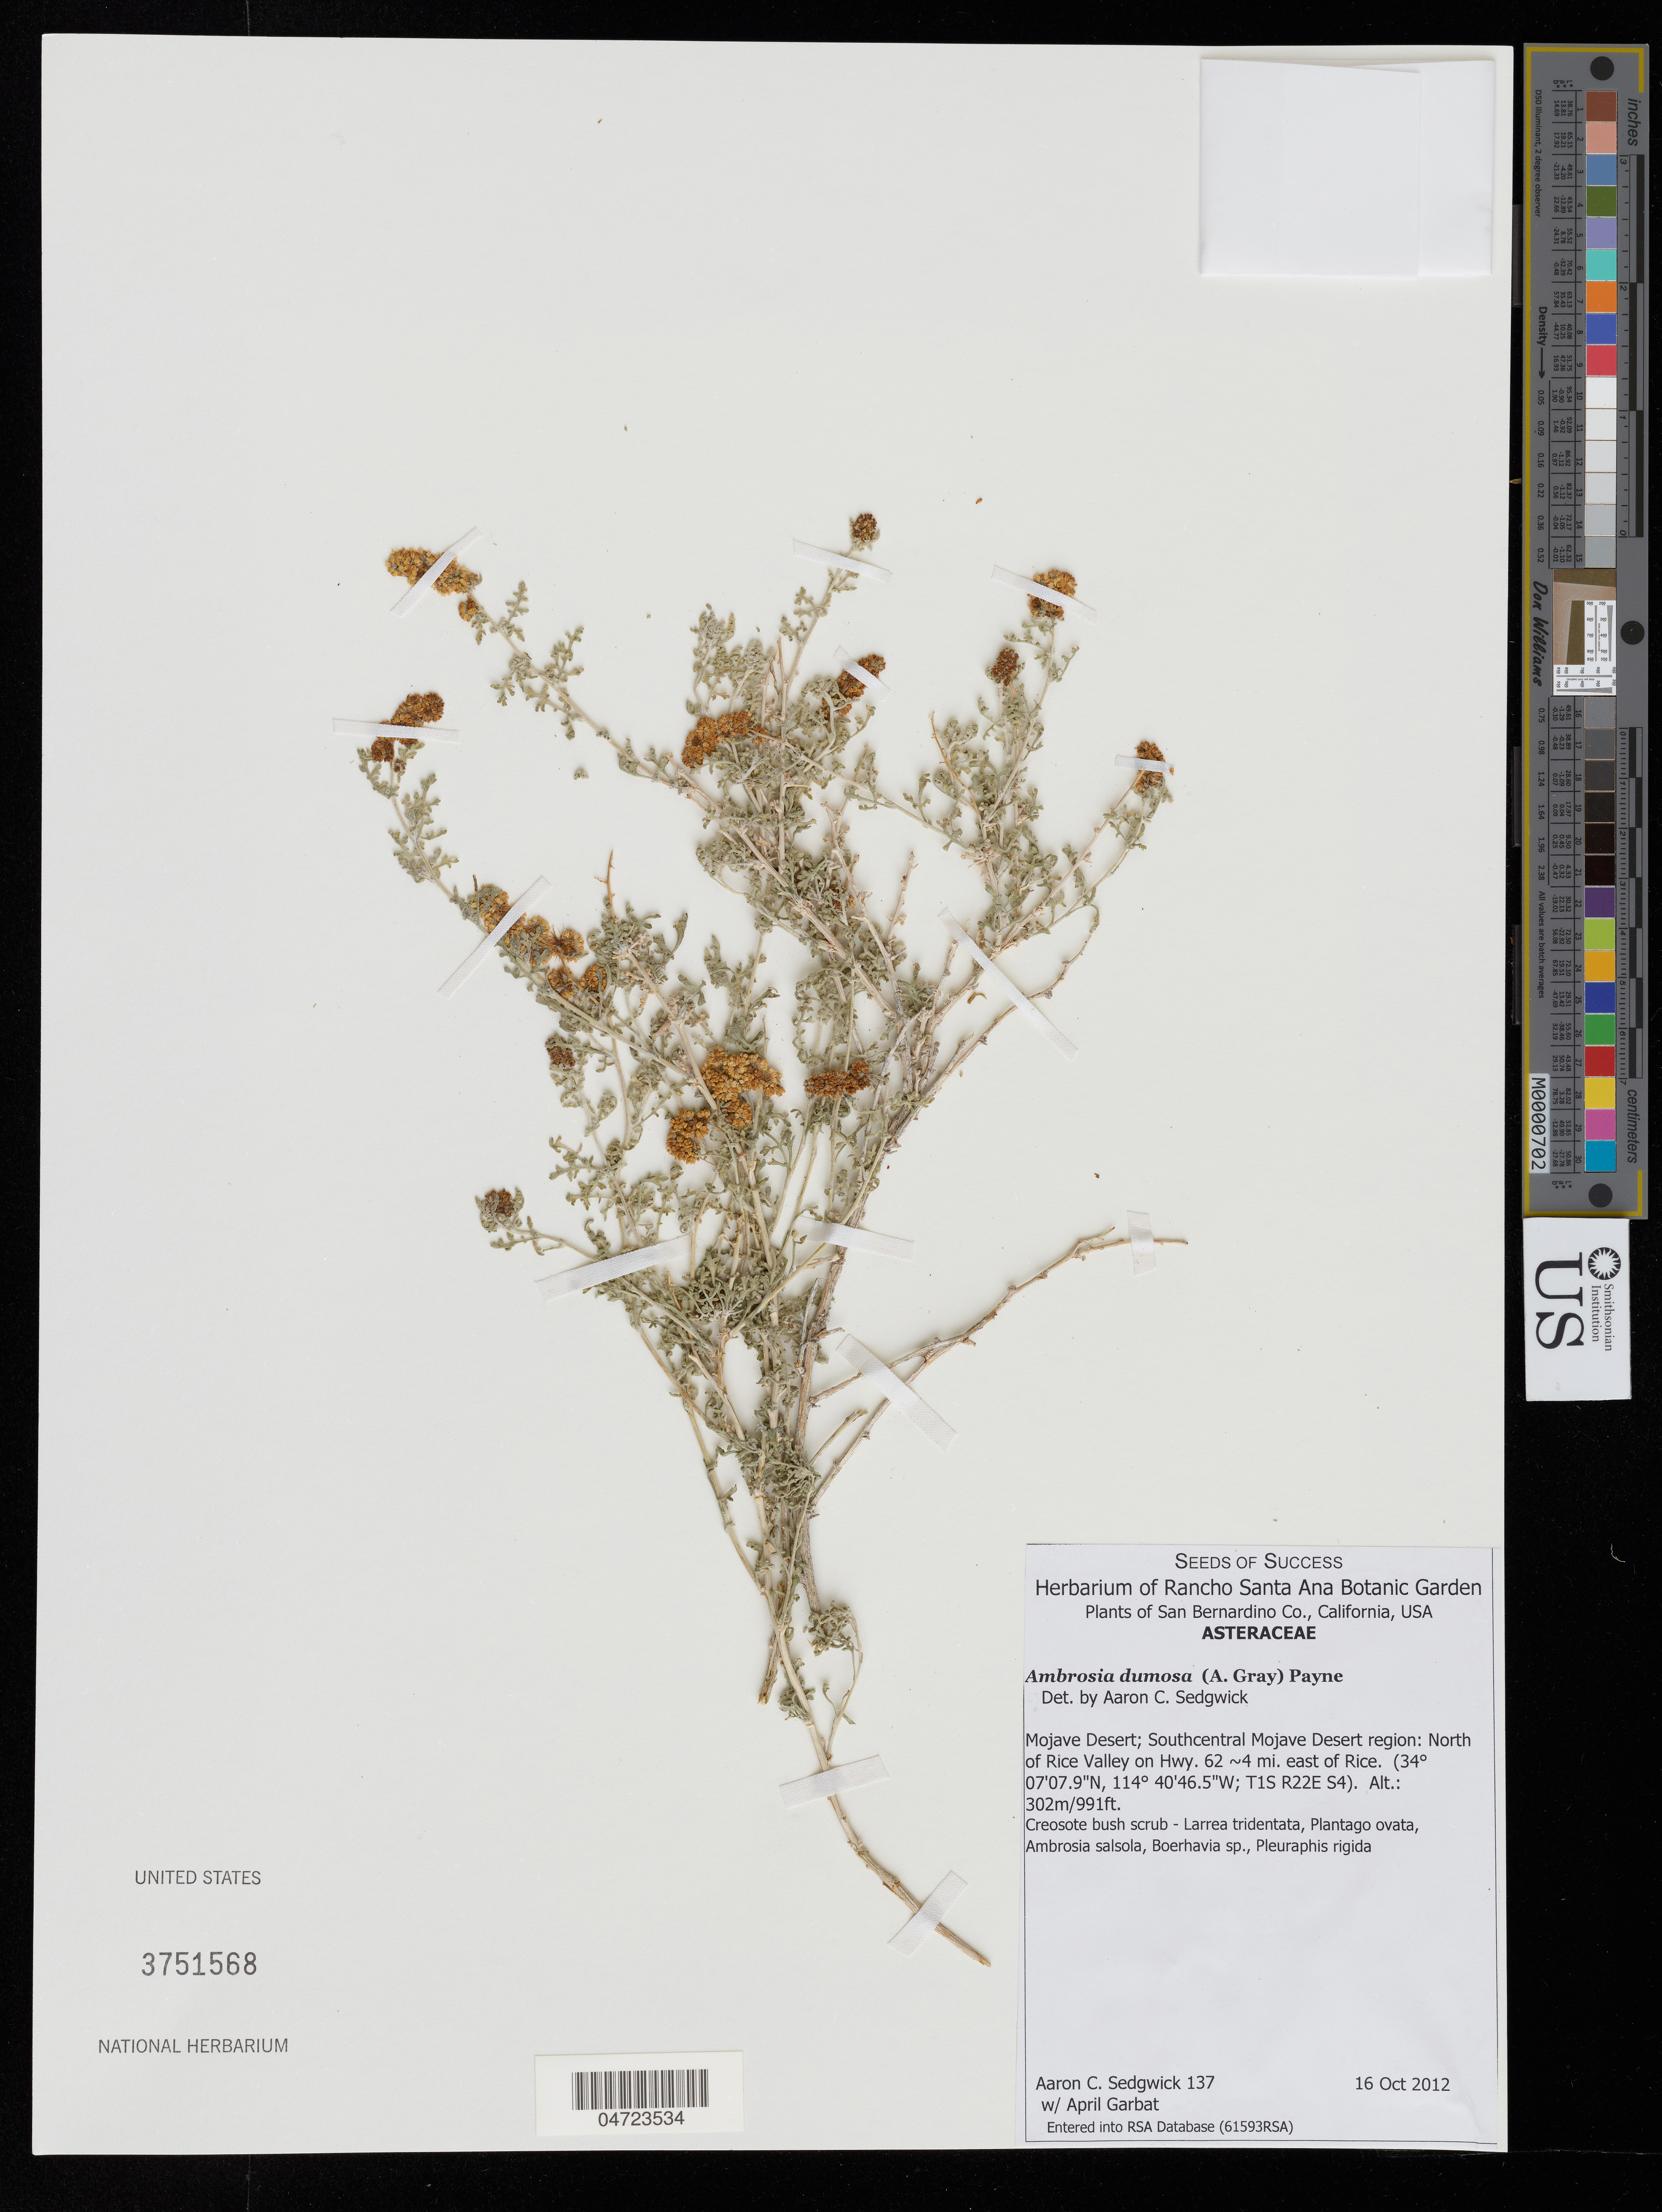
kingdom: Plantae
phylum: Tracheophyta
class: Magnoliopsida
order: Asterales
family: Asteraceae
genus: Ambrosia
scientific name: Ambrosia dumosa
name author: (A. Gray) W.W.Payne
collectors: A. Sedgwick & A. Garbat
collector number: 137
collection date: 2012-10-16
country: United States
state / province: California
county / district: San Bernardino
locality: San Bernardino Co. Mojave Desert; Southcentral Mojave Desert region: North of Rice Valley on Hwy 62 ~4 mi. east of Rice. (T1S R22E S4).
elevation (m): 302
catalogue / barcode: US 3751568